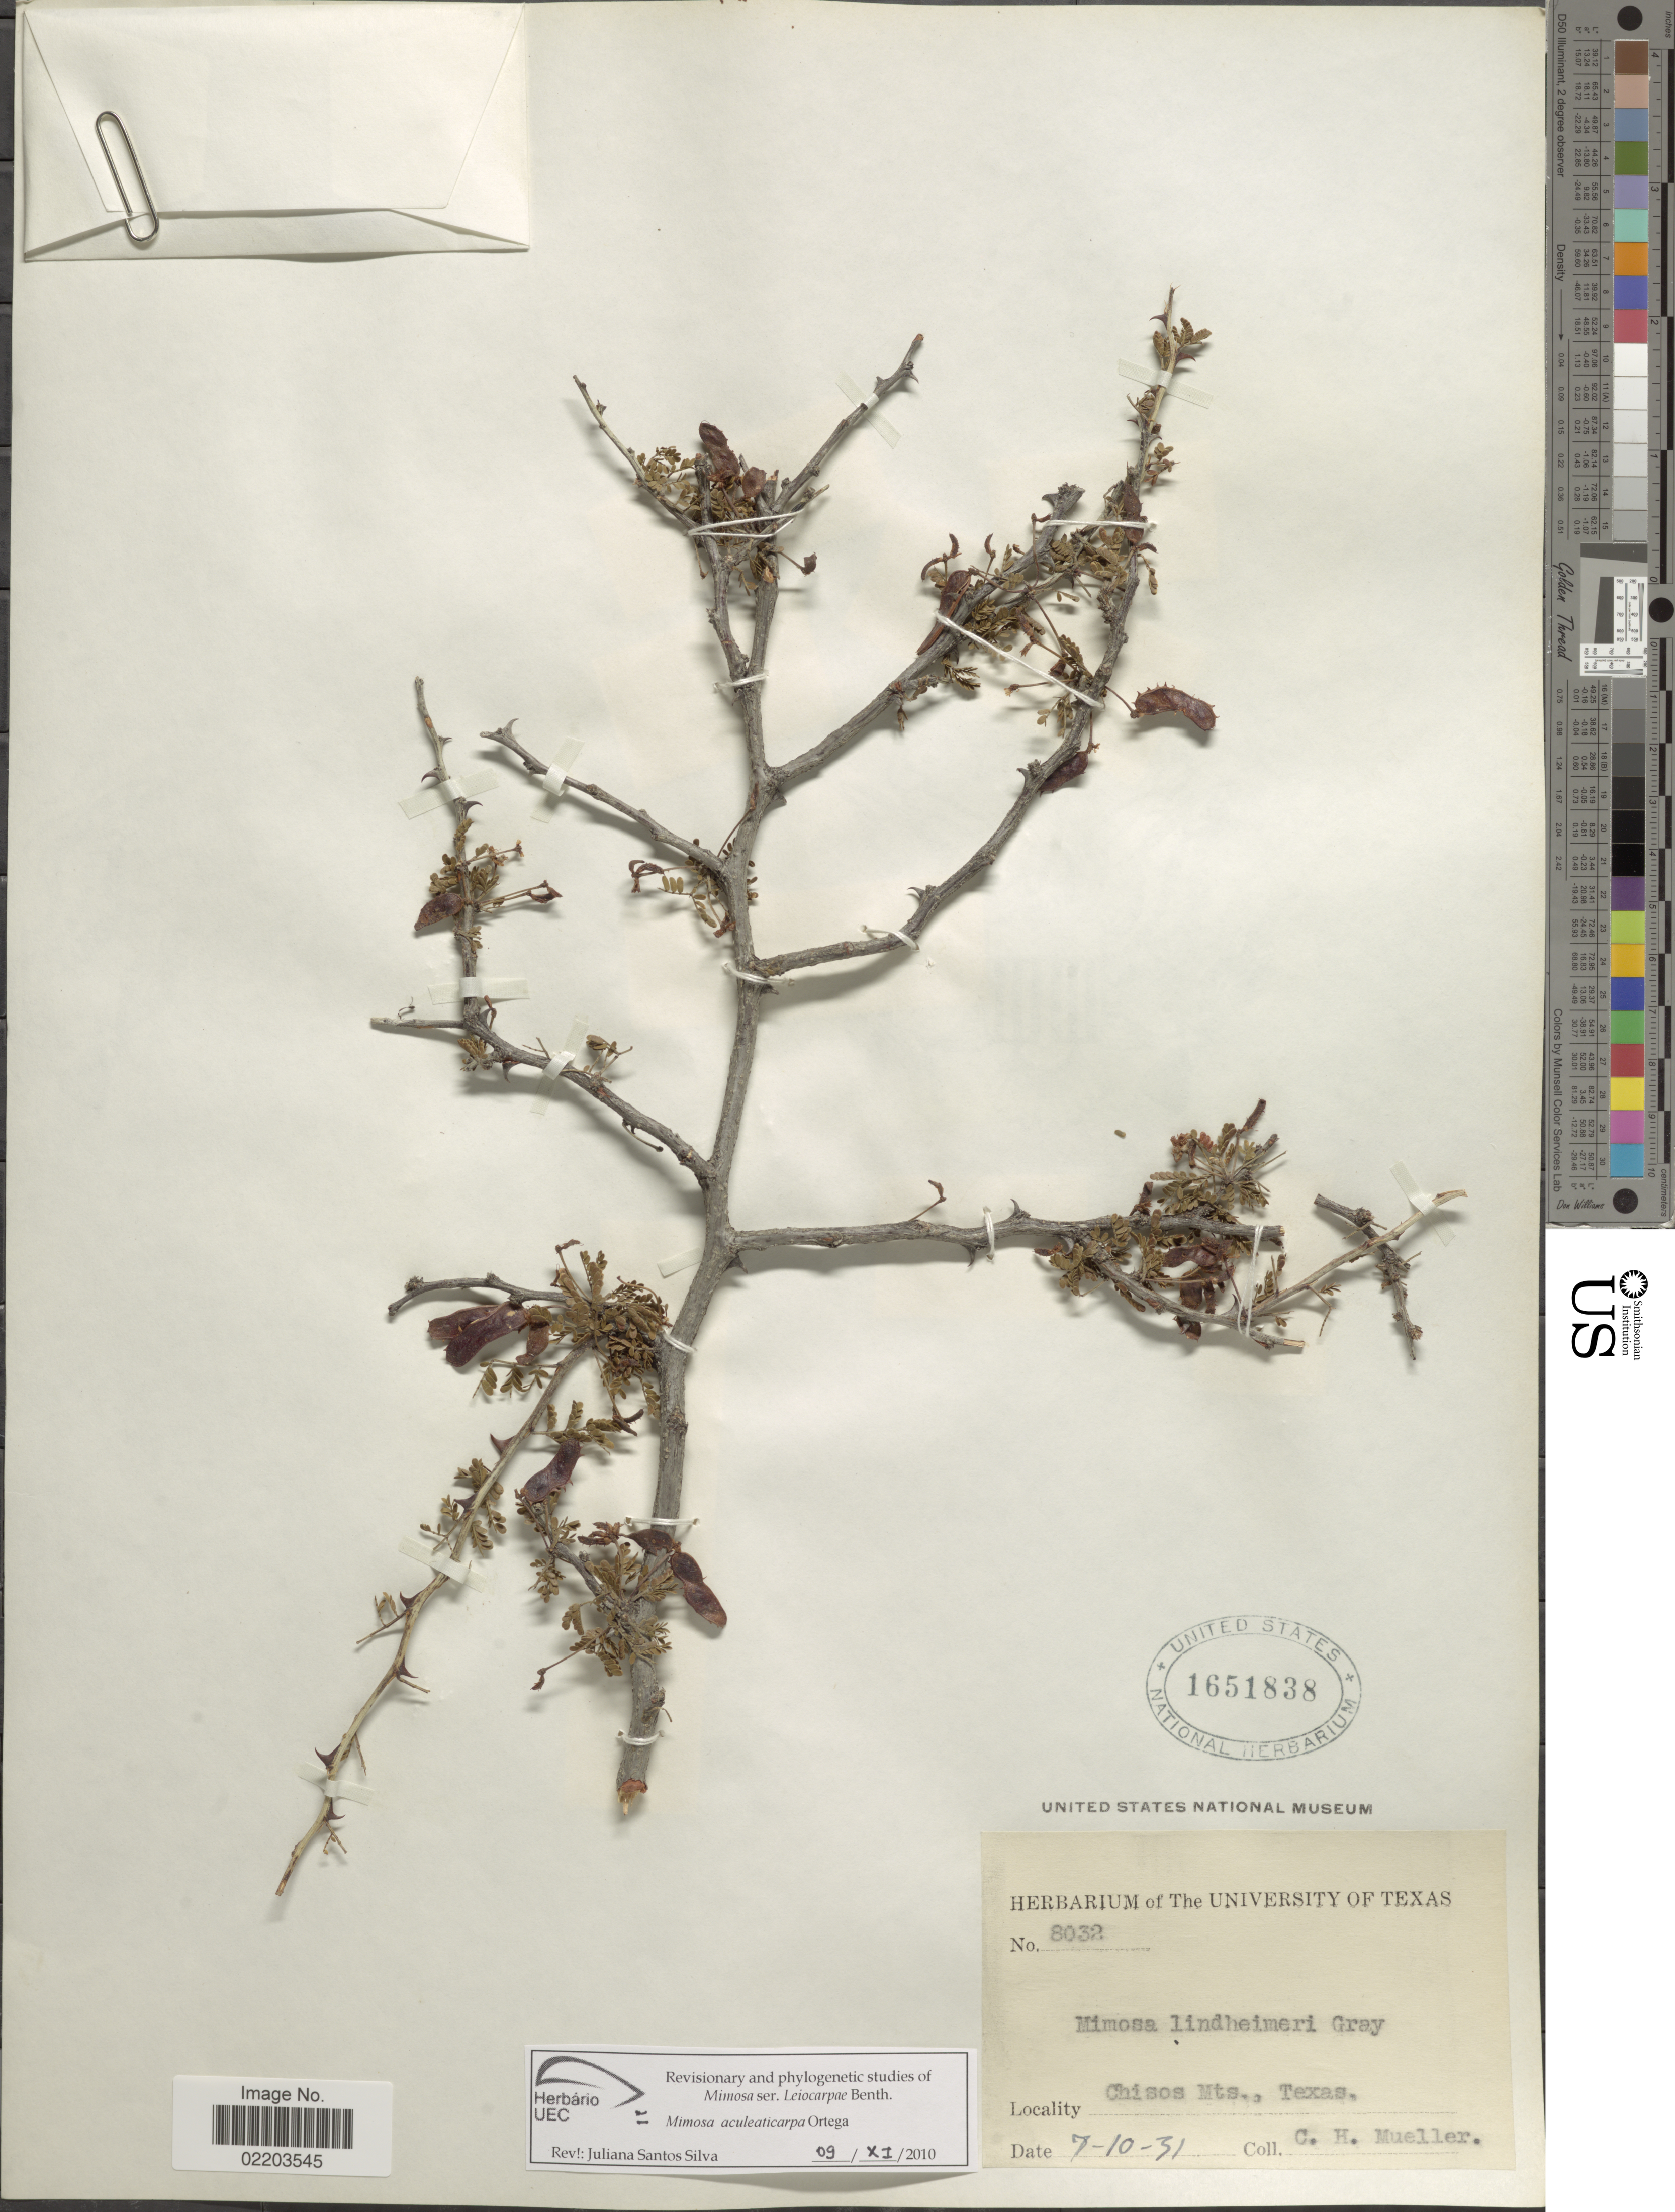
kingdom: Plantae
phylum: Tracheophyta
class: Magnoliopsida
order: Fabales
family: Fabaceae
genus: Mimosa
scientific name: Mimosa aculeaticarpa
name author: Ortega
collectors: C. H. Mueller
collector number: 8032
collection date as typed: Transcribed d/m/y: 10/7/31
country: United States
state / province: Texas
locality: Chisos Mts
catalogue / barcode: US 1651838